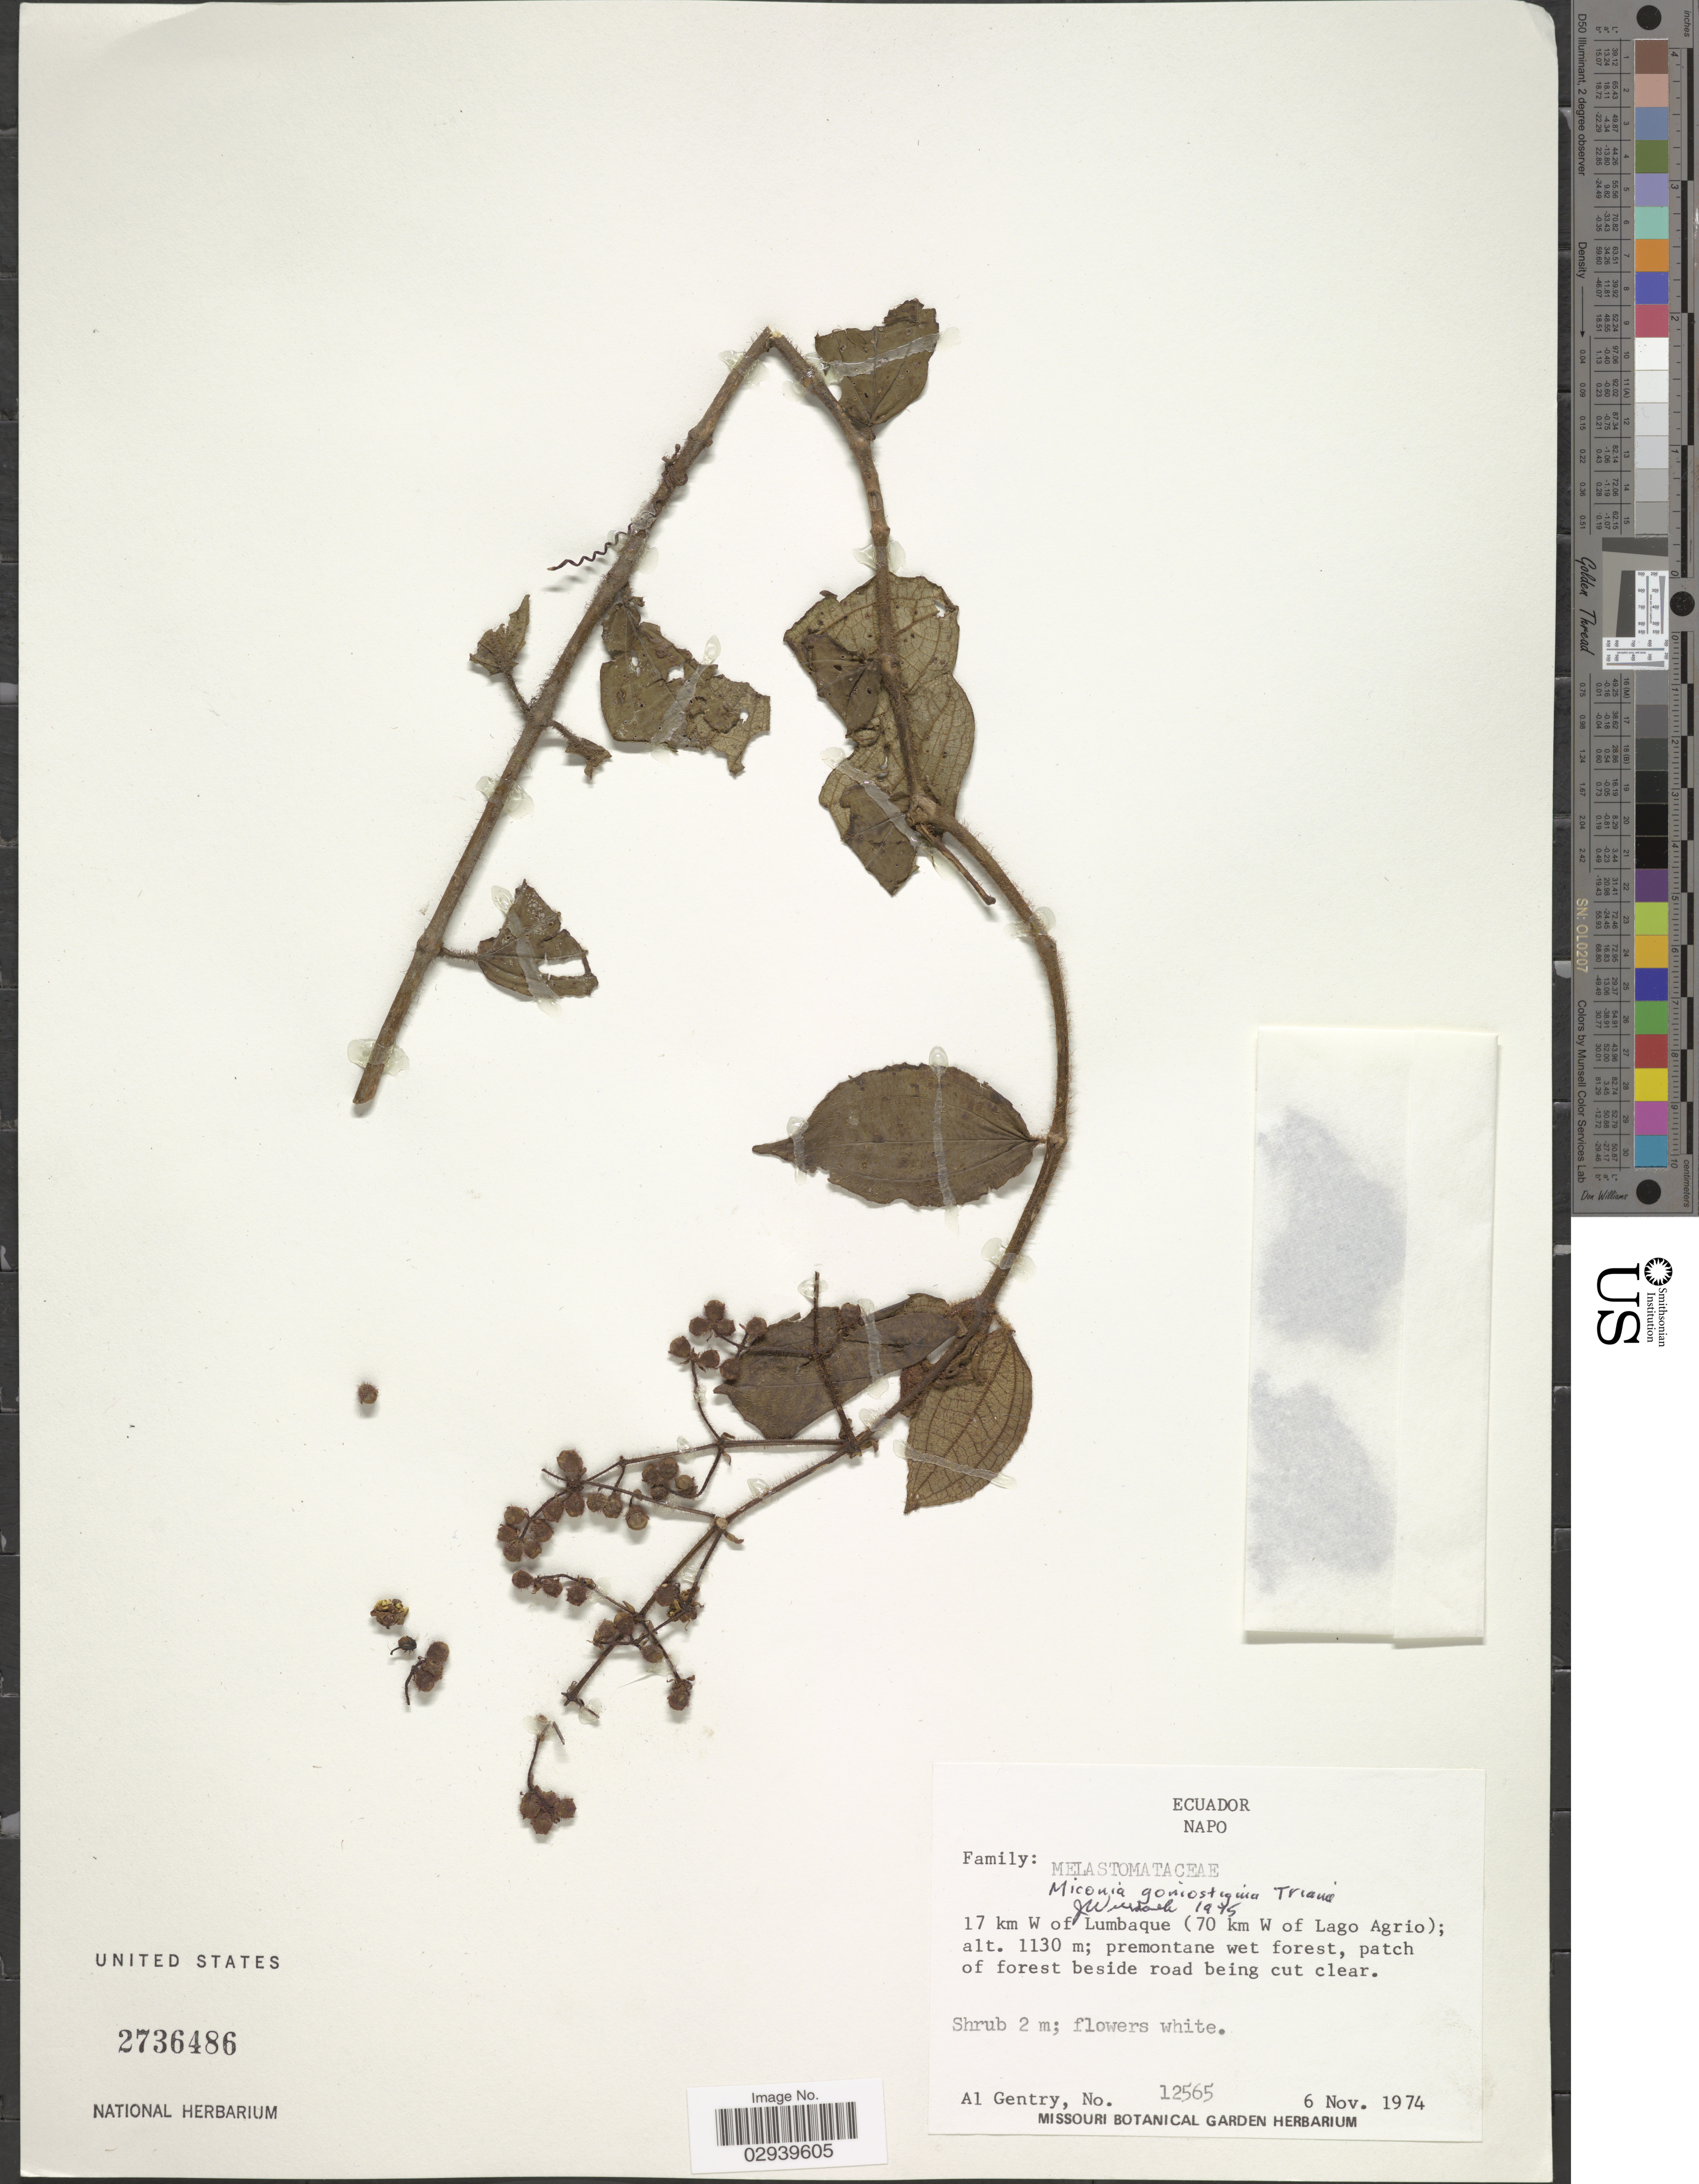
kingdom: Plantae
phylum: Tracheophyta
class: Magnoliopsida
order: Myrtales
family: Melastomataceae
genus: Miconia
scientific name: Miconia goniostigma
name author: Triana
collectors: A. H. Gentry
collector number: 12565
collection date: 1974-11-06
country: Ecuador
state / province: Napo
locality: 17 km W of Lumbaque (70 km W of Lago Agrio).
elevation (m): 1130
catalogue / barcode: US 2736486